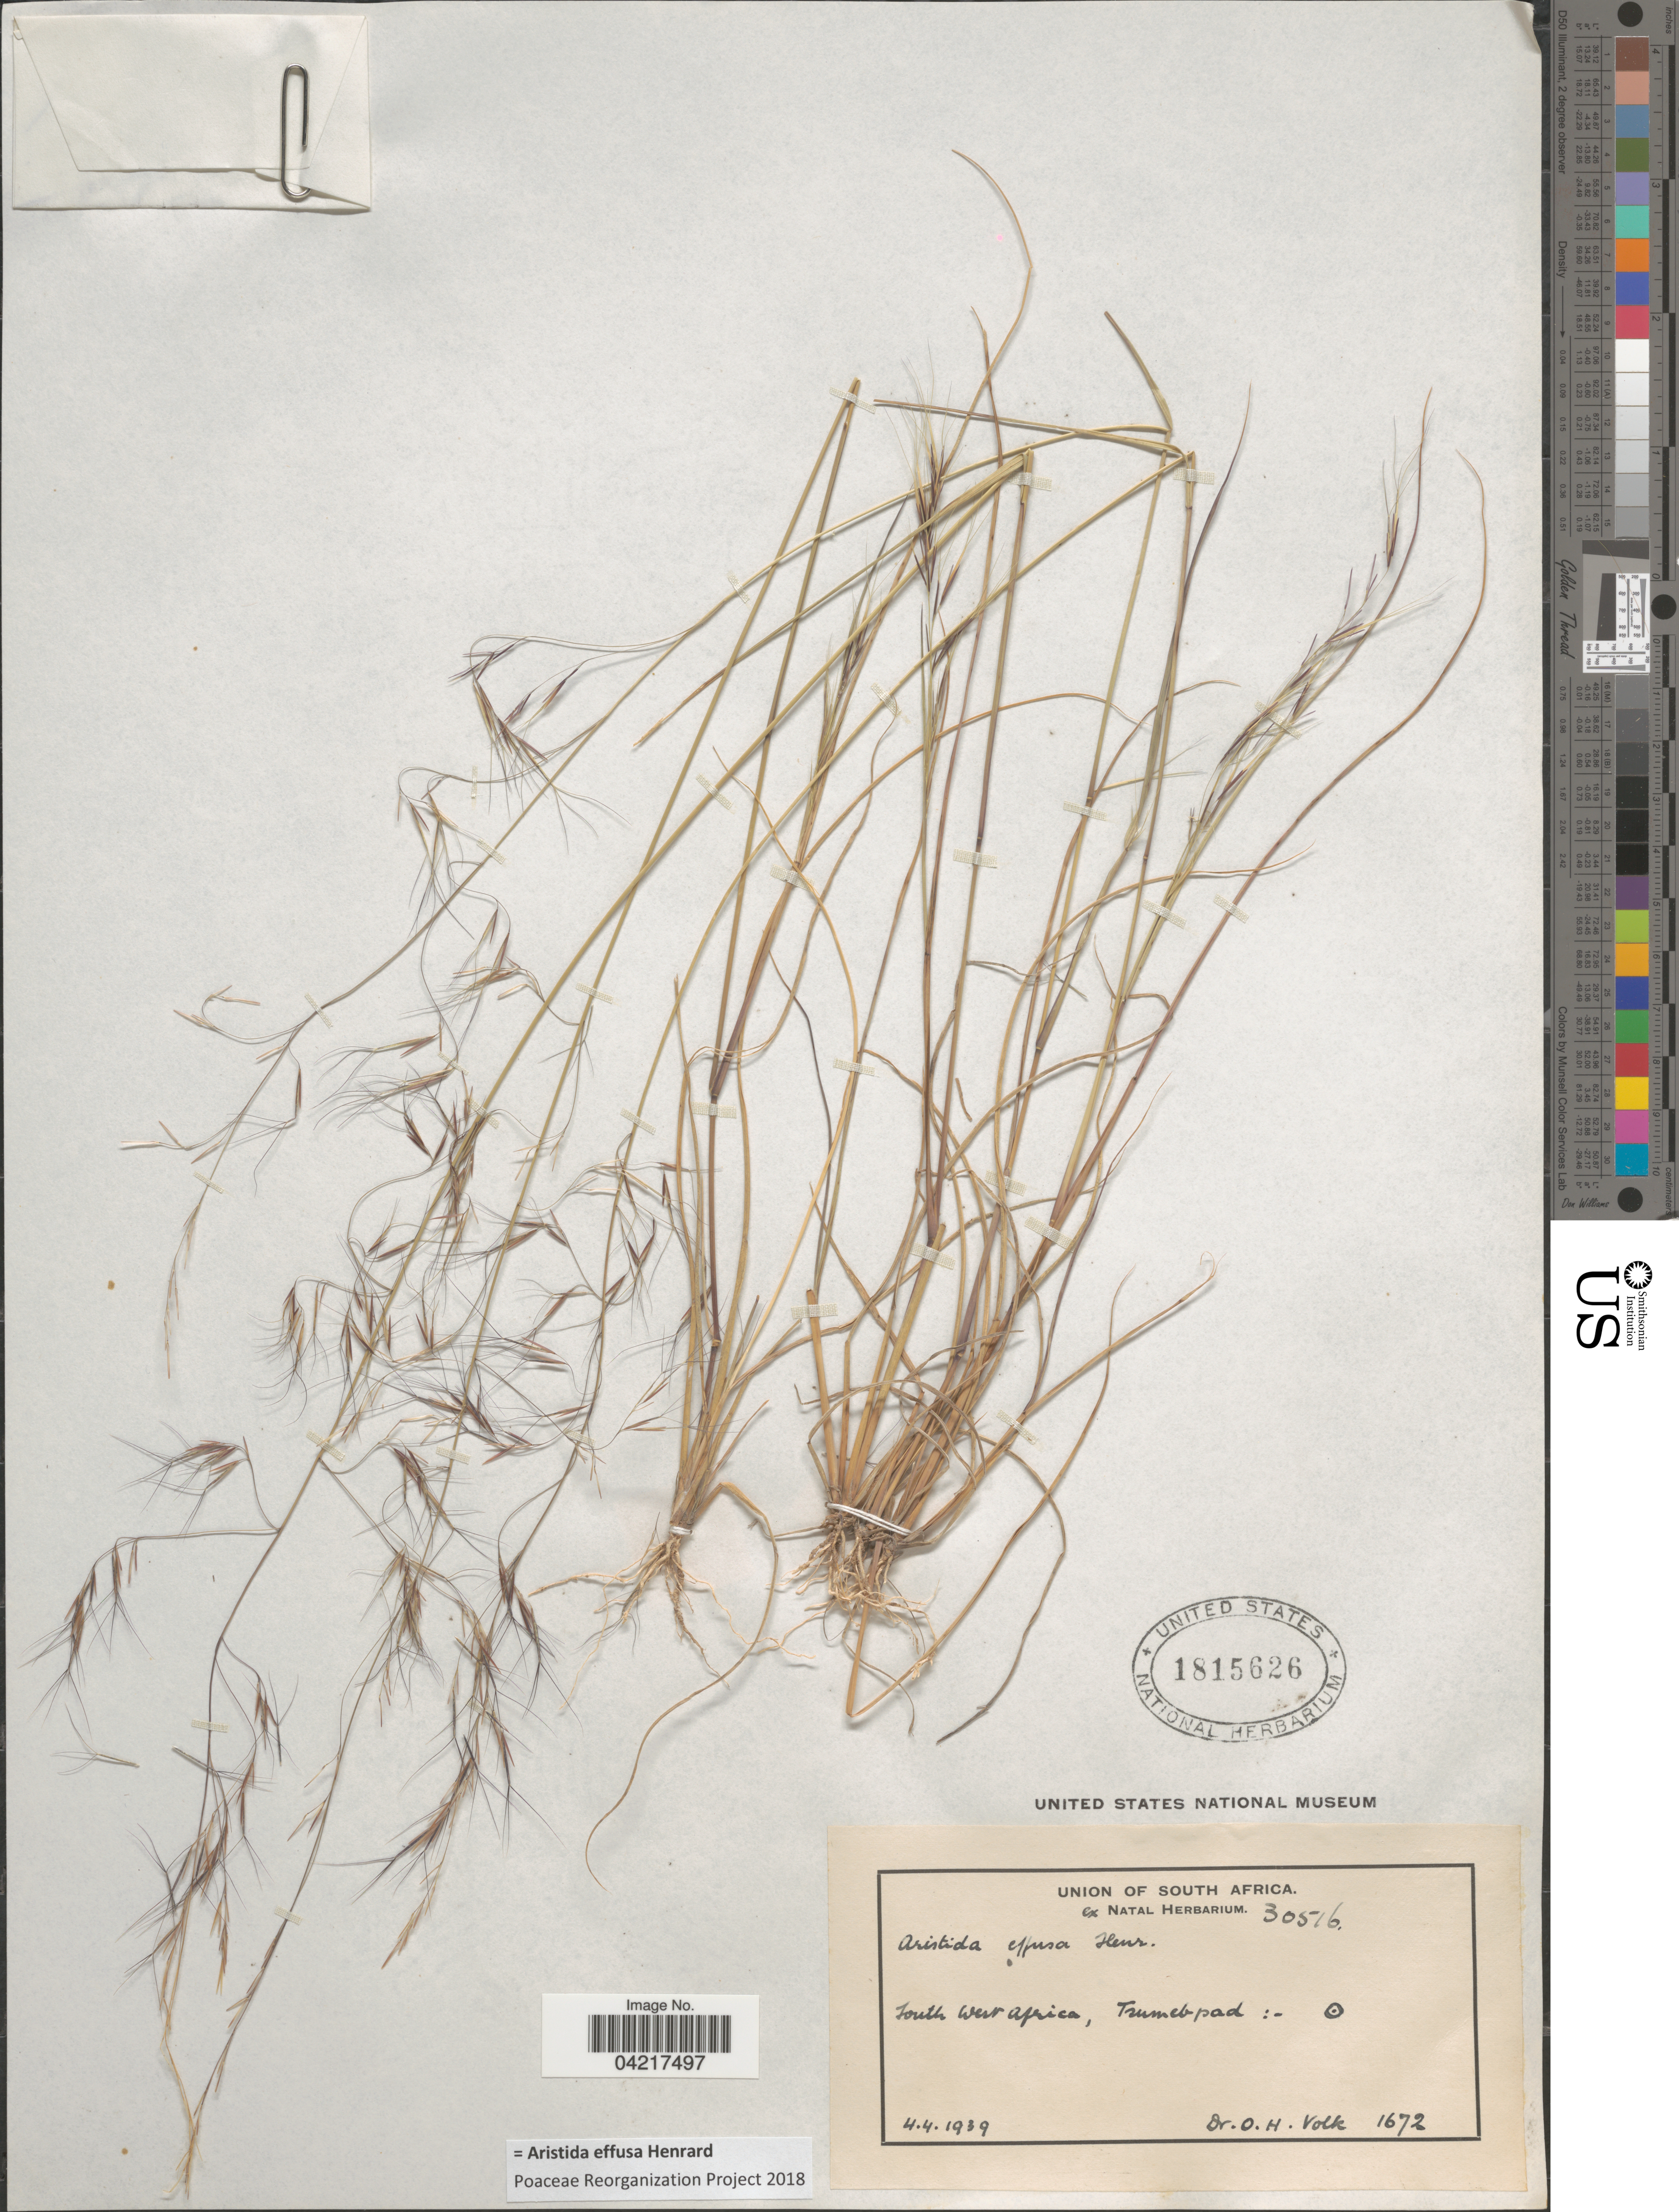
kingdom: Plantae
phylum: Tracheophyta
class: Liliopsida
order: Poales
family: Poaceae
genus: Aristida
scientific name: Aristida effusa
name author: Henr.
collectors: O. Volk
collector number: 1672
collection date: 1939-04-04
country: Namibia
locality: Union of South Africa. South West Africa, Trumebpad.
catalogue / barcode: US 1815626